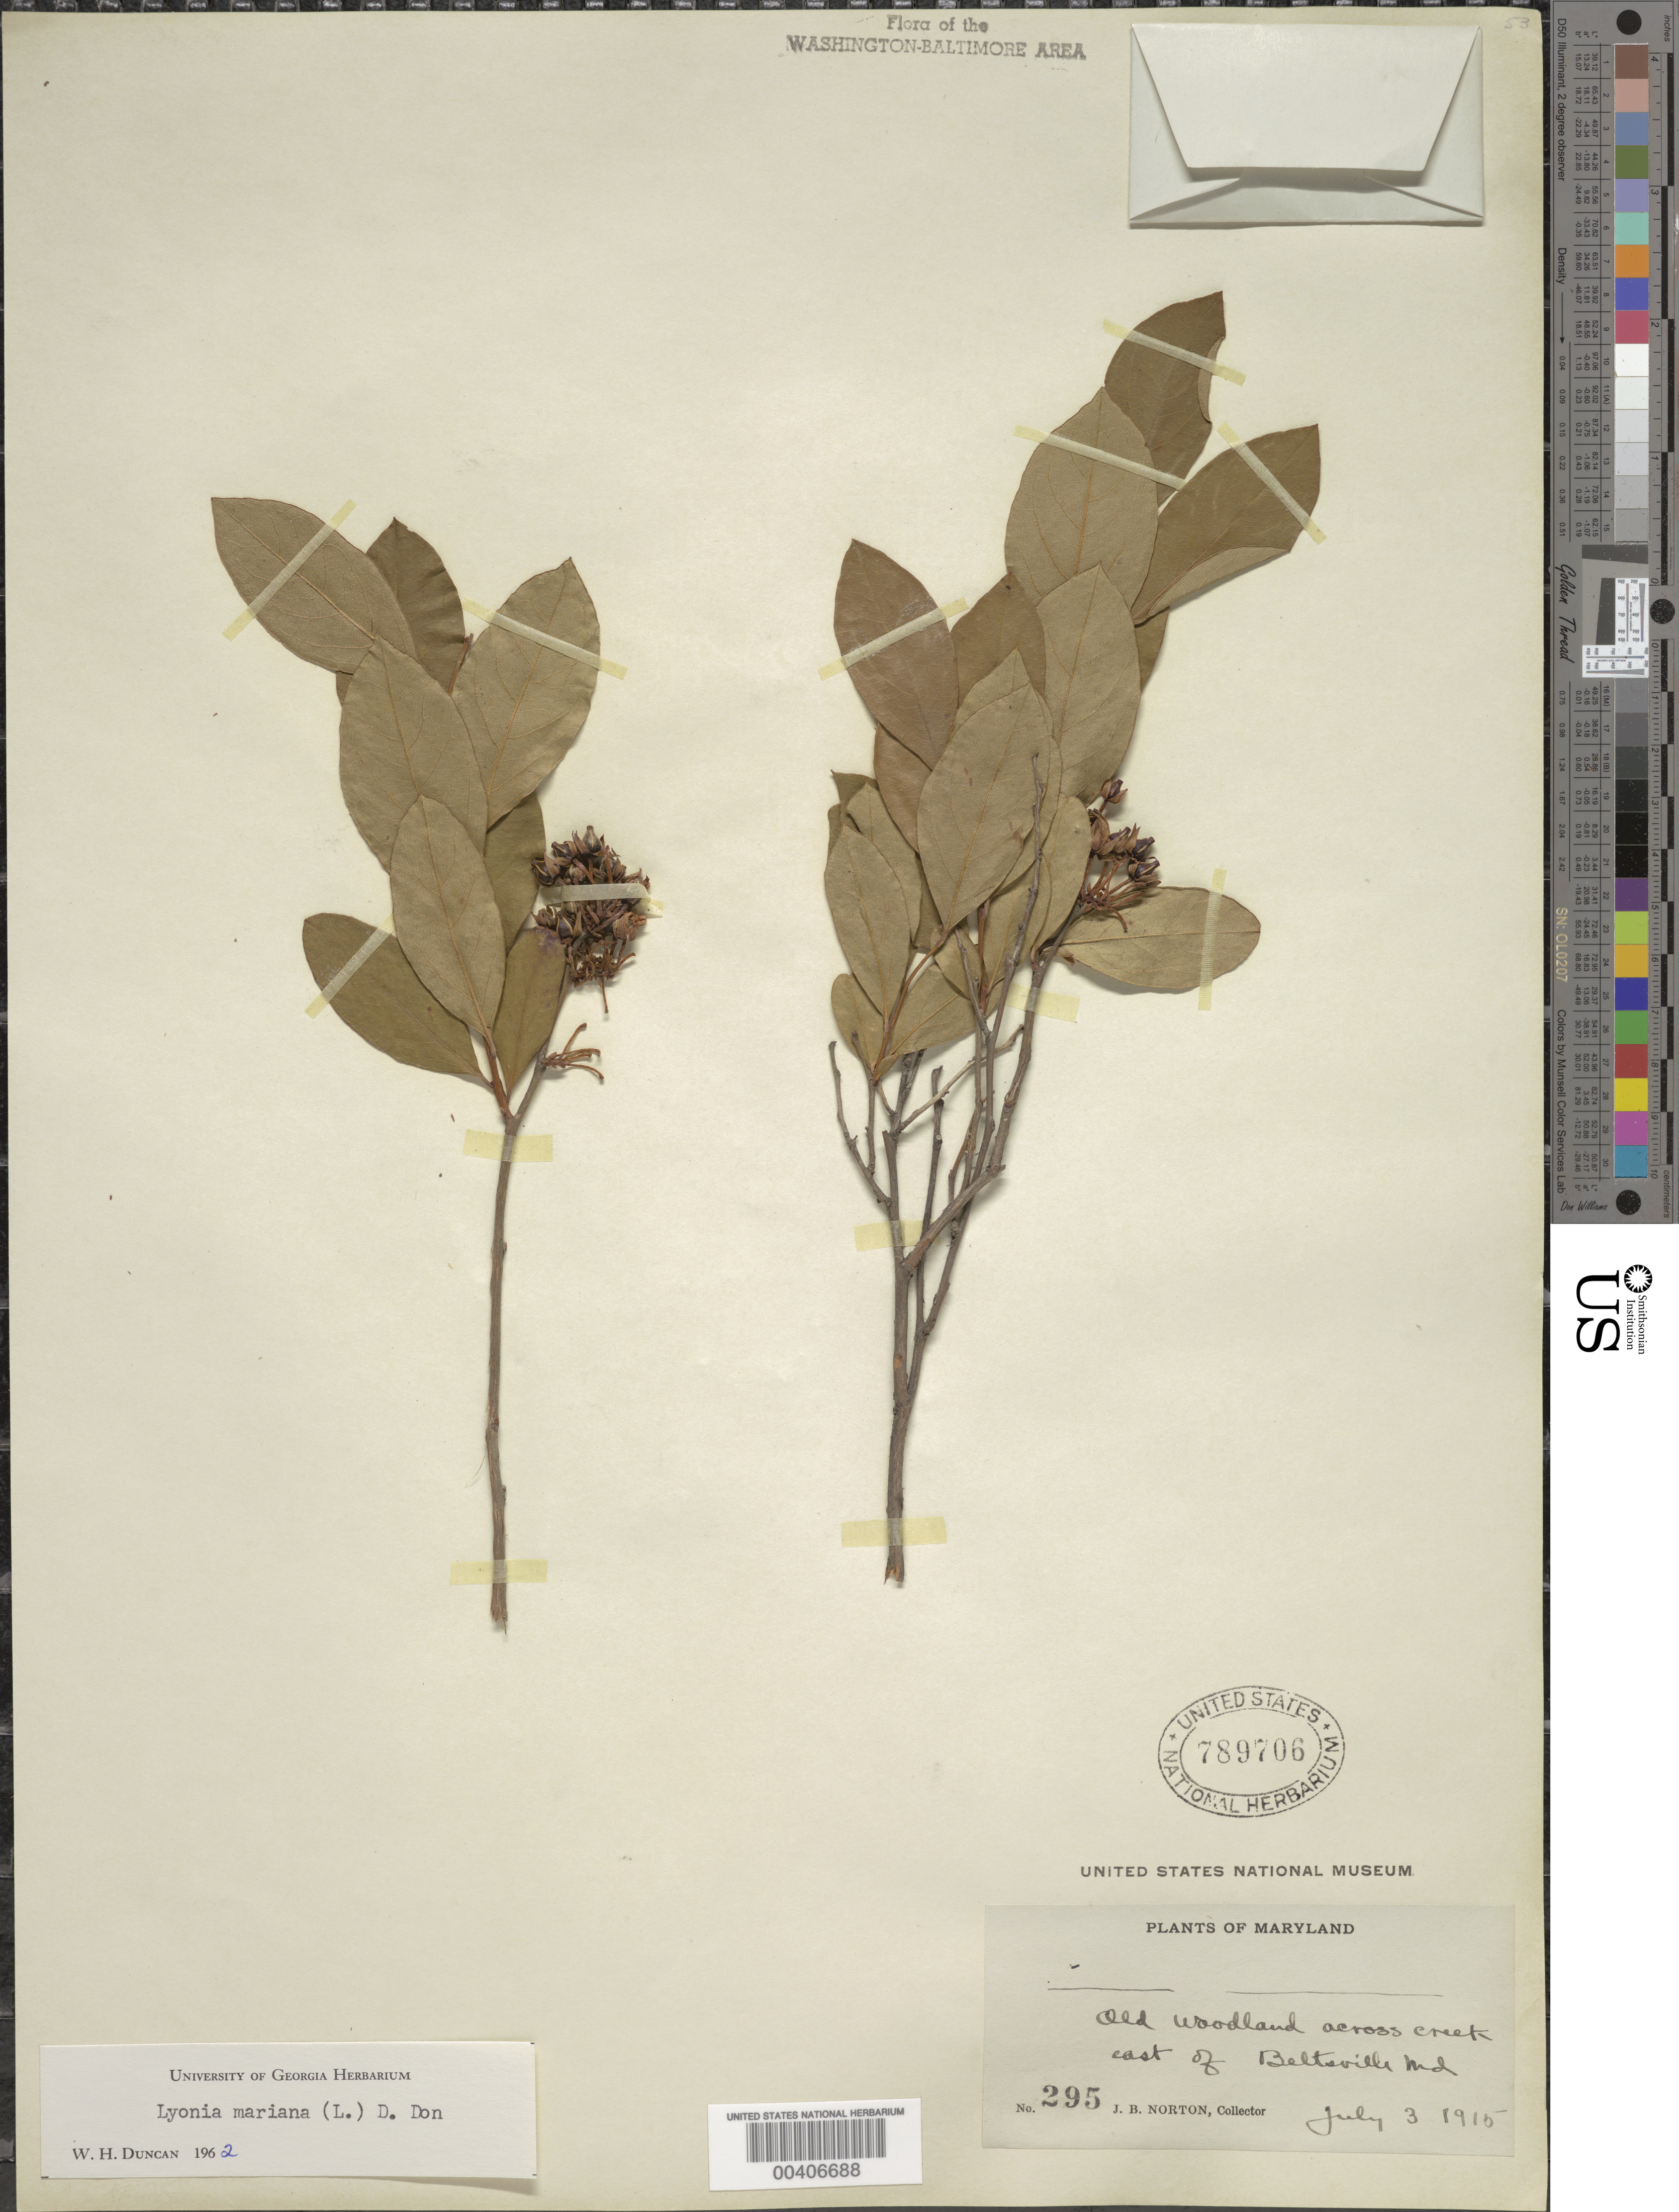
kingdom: Plantae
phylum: Tracheophyta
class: Magnoliopsida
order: Ericales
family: Ericaceae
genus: Lyonia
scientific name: Lyonia mariana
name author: (L.) D. Don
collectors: J. Norton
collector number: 295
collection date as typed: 03 Jul 1915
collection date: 1915-07-03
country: United States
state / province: Maryland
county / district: Prince George's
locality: East of Beltsville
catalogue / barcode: US 789706